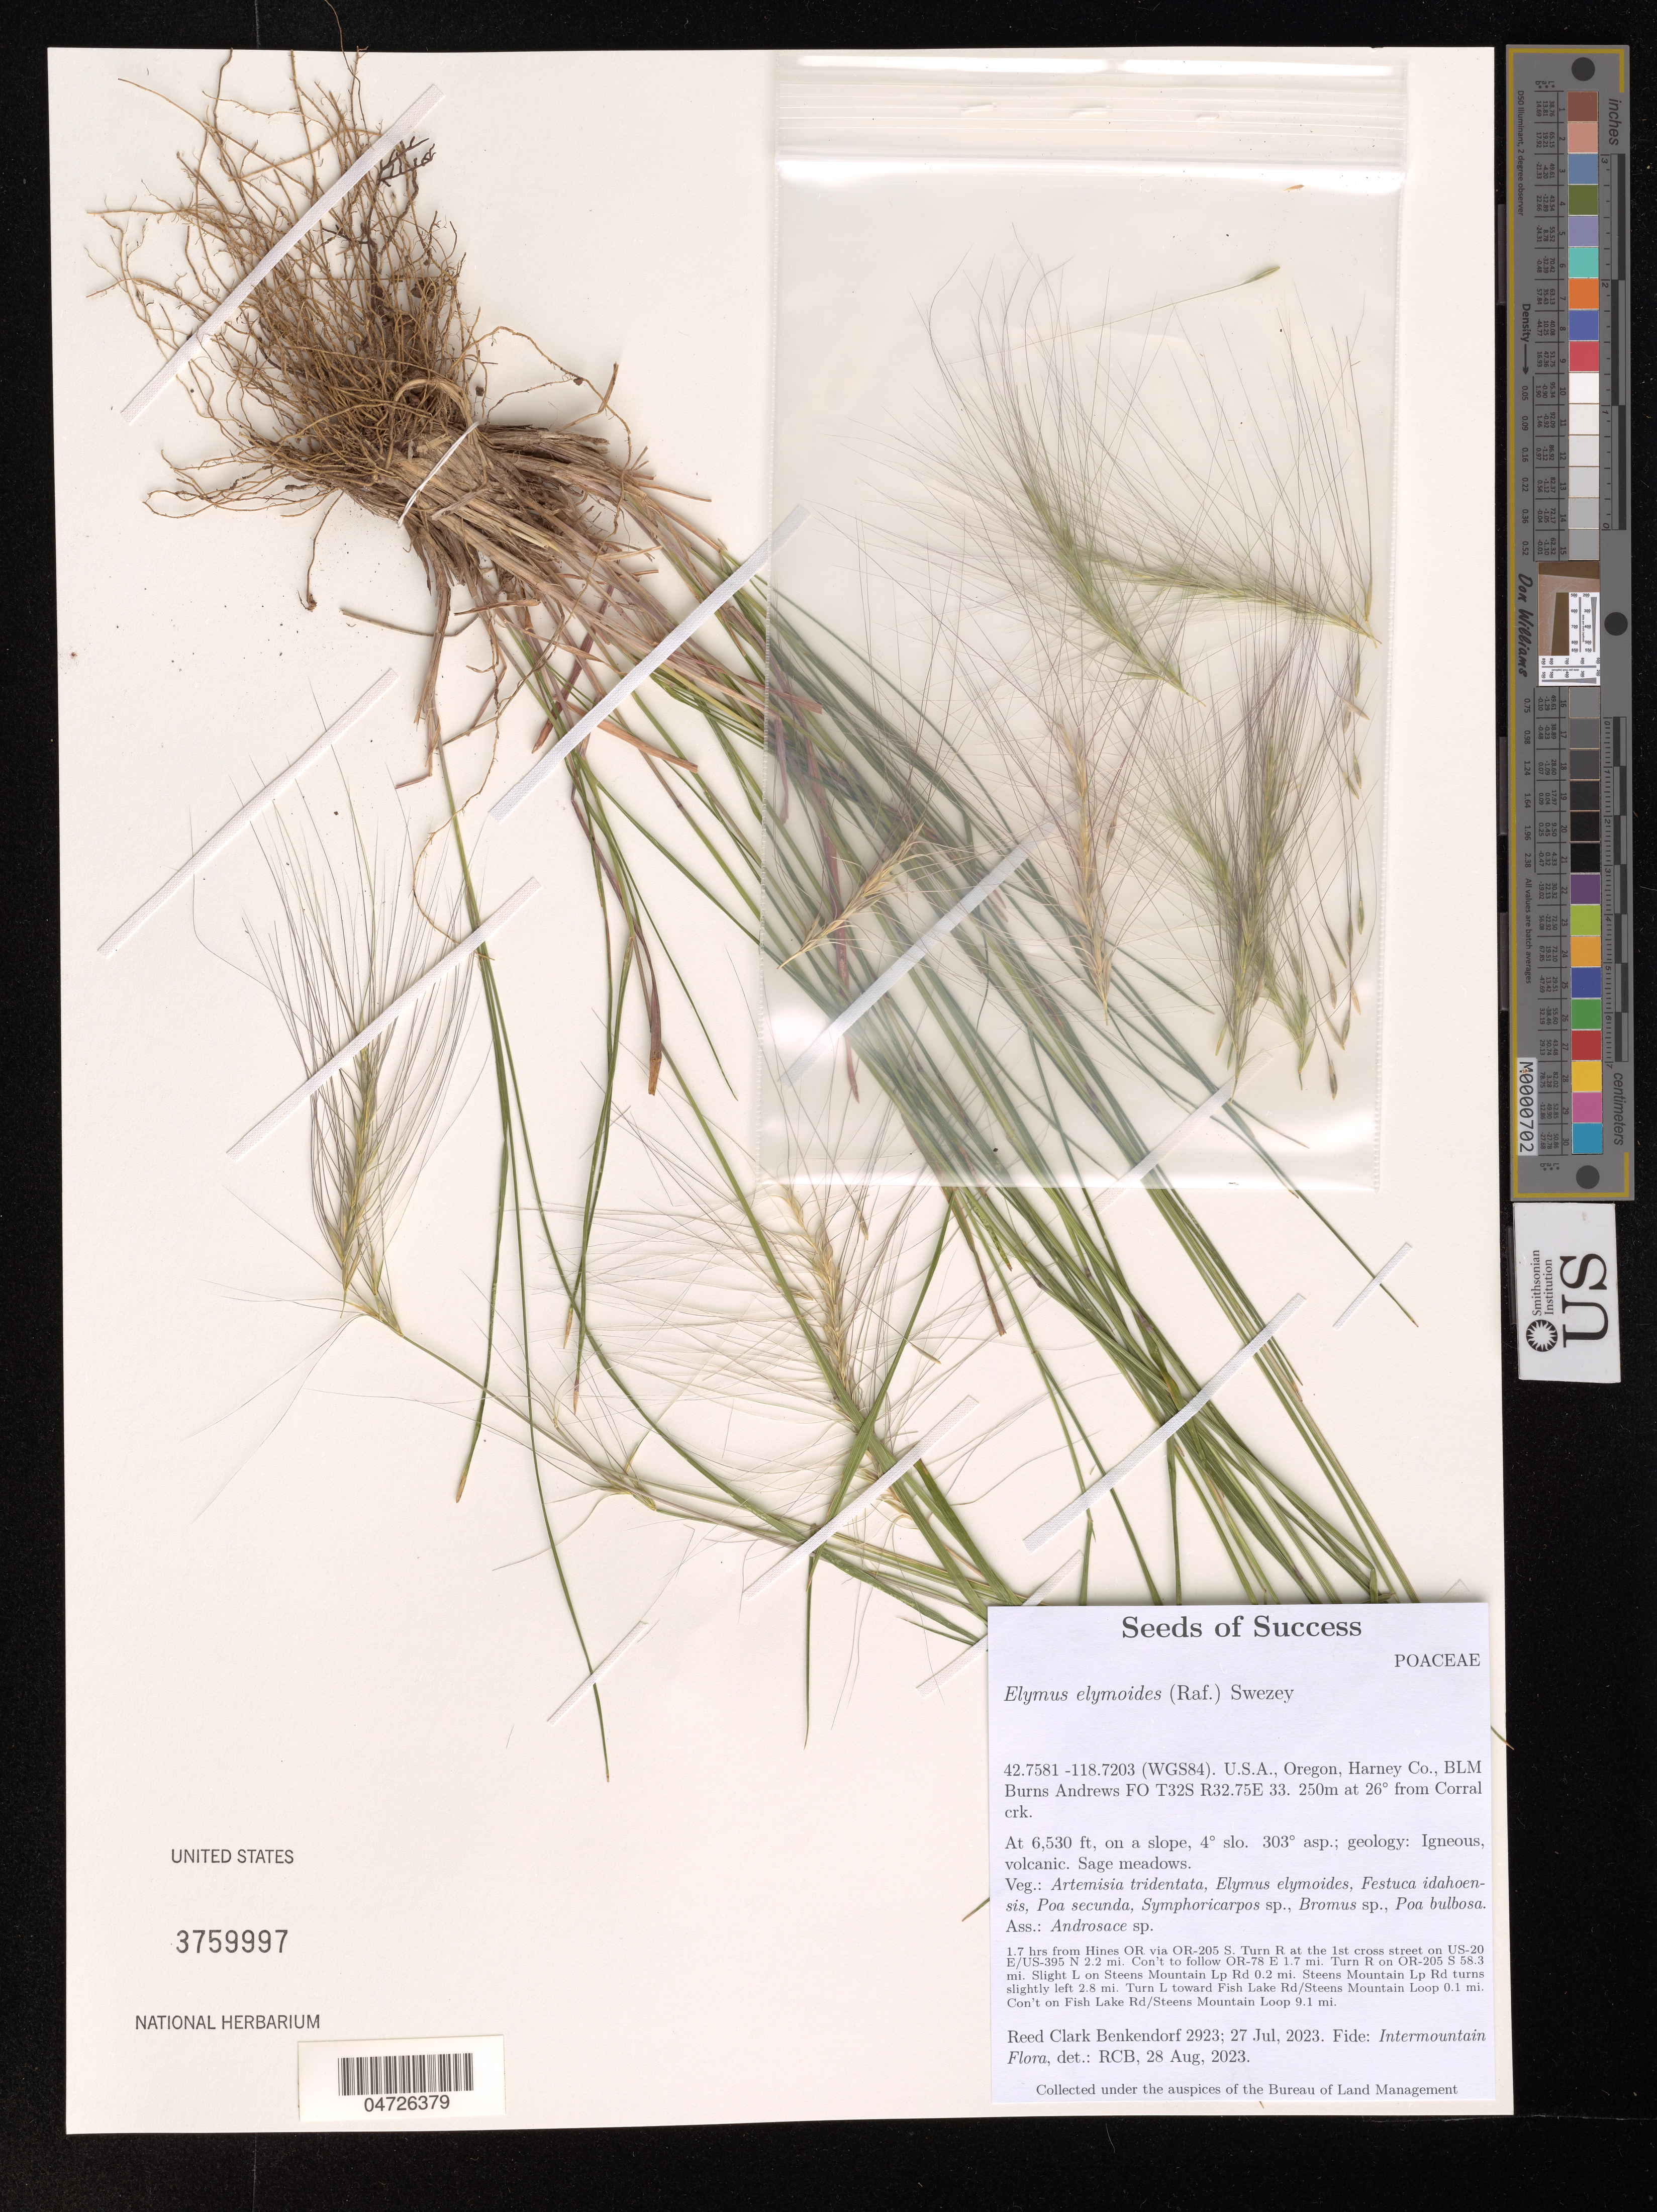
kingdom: Plantae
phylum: Tracheophyta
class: Liliopsida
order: Poales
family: Poaceae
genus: Elymus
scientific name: Elymus elymoides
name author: (Raf.) Swezey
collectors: R. Benkendorf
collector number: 2923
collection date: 2023-07-27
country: United States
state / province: Oregon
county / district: Harney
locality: (WGS84). Harney Co., BLM Burns Andrews FO T32S R32.75E 33. 250m at 26º from Corral crk. 1.7 hrs from Hines OR via OR-205 S. Turn R at the 1st cross street on US-20 E/US-395 N 2.2 mi. Con't to follow OR-78 E 1.7 mi. Turn R on OR-205 S 58.3 mi. Slightly L on Steens Mountain Lp Rd 0.2 mi. Steens Mountain Lp Rd turns slightly left 2.8 mi. Turn L toward Fish Lake Rd/Steens Mountain Loop 0.1 mi. Con't on Fish Lake Rd/Steens Mountain Loop 9.1 mi.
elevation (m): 1990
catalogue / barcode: US 3759997